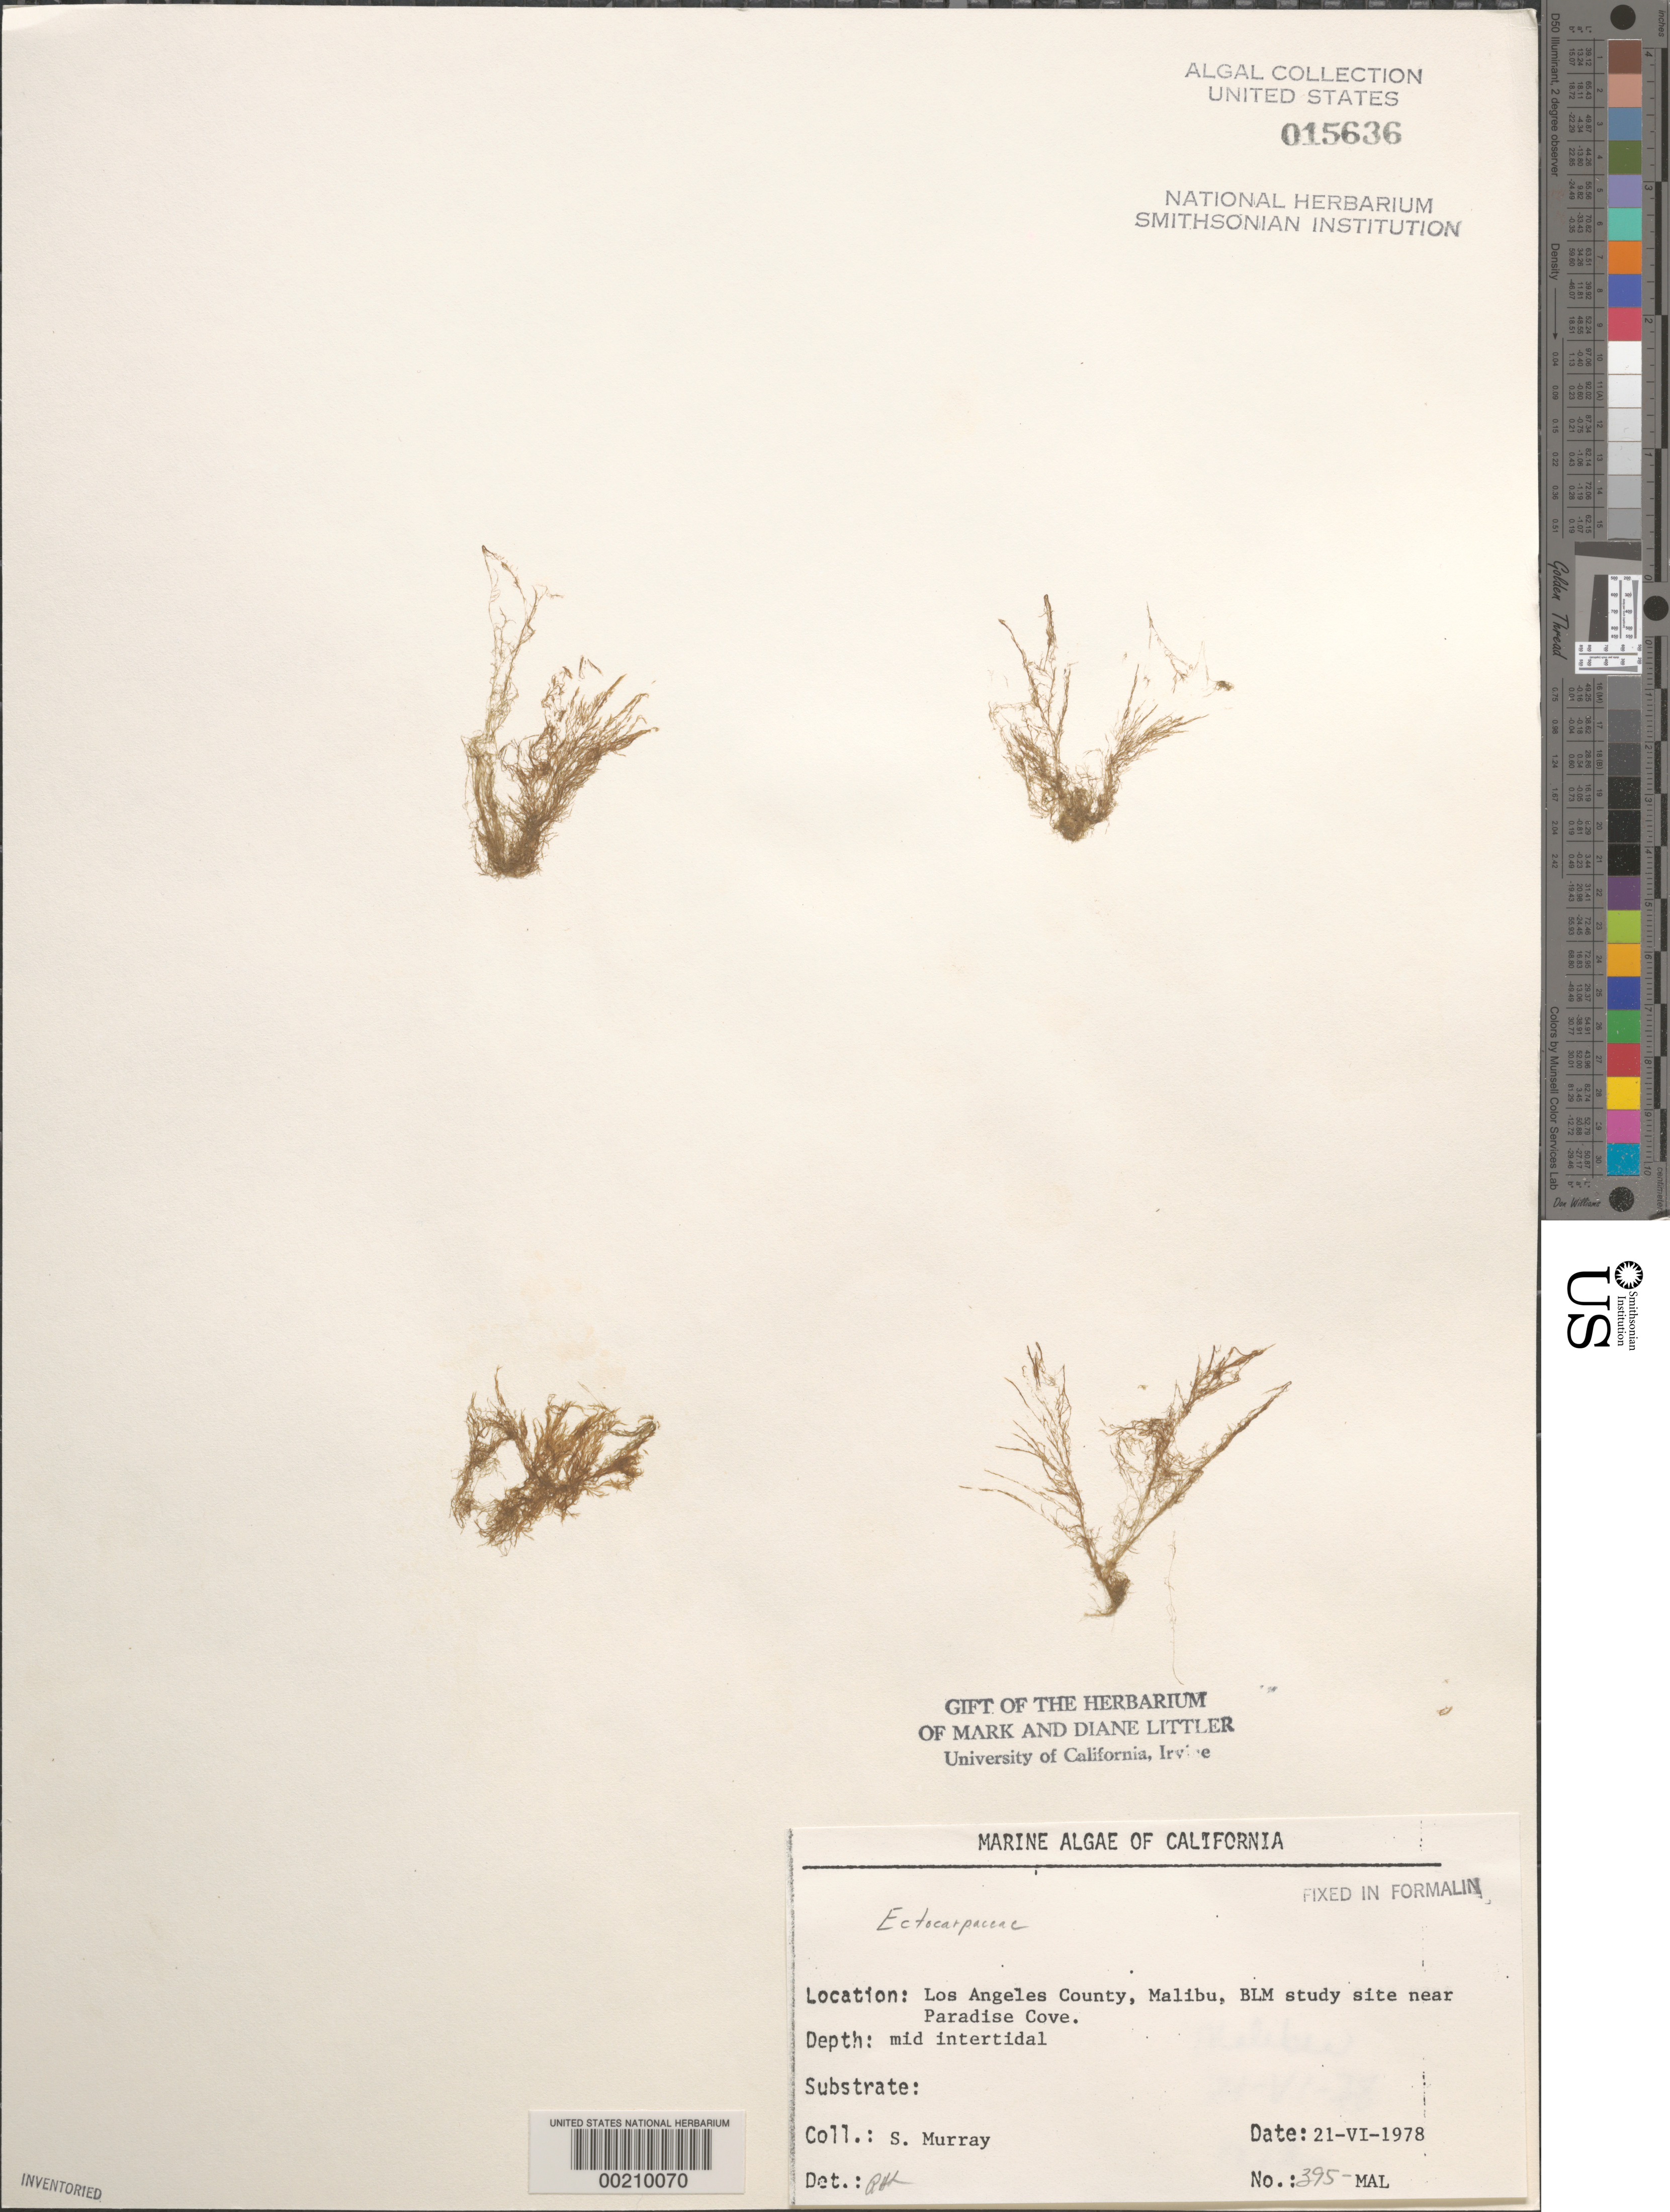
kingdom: Chromista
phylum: Ochrophyta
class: Phaeophyceae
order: Ectocarpales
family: Ectocarpaceae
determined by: Sims, Robert H.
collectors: S. N. Murray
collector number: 395-mal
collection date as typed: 21 Jun 1978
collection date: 1978-06-21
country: United States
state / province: California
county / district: Los Angeles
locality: Malibu, near Paradise Cove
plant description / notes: BLM-SOCALBIGHT Rocky Intertidal Survey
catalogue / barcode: US 15636